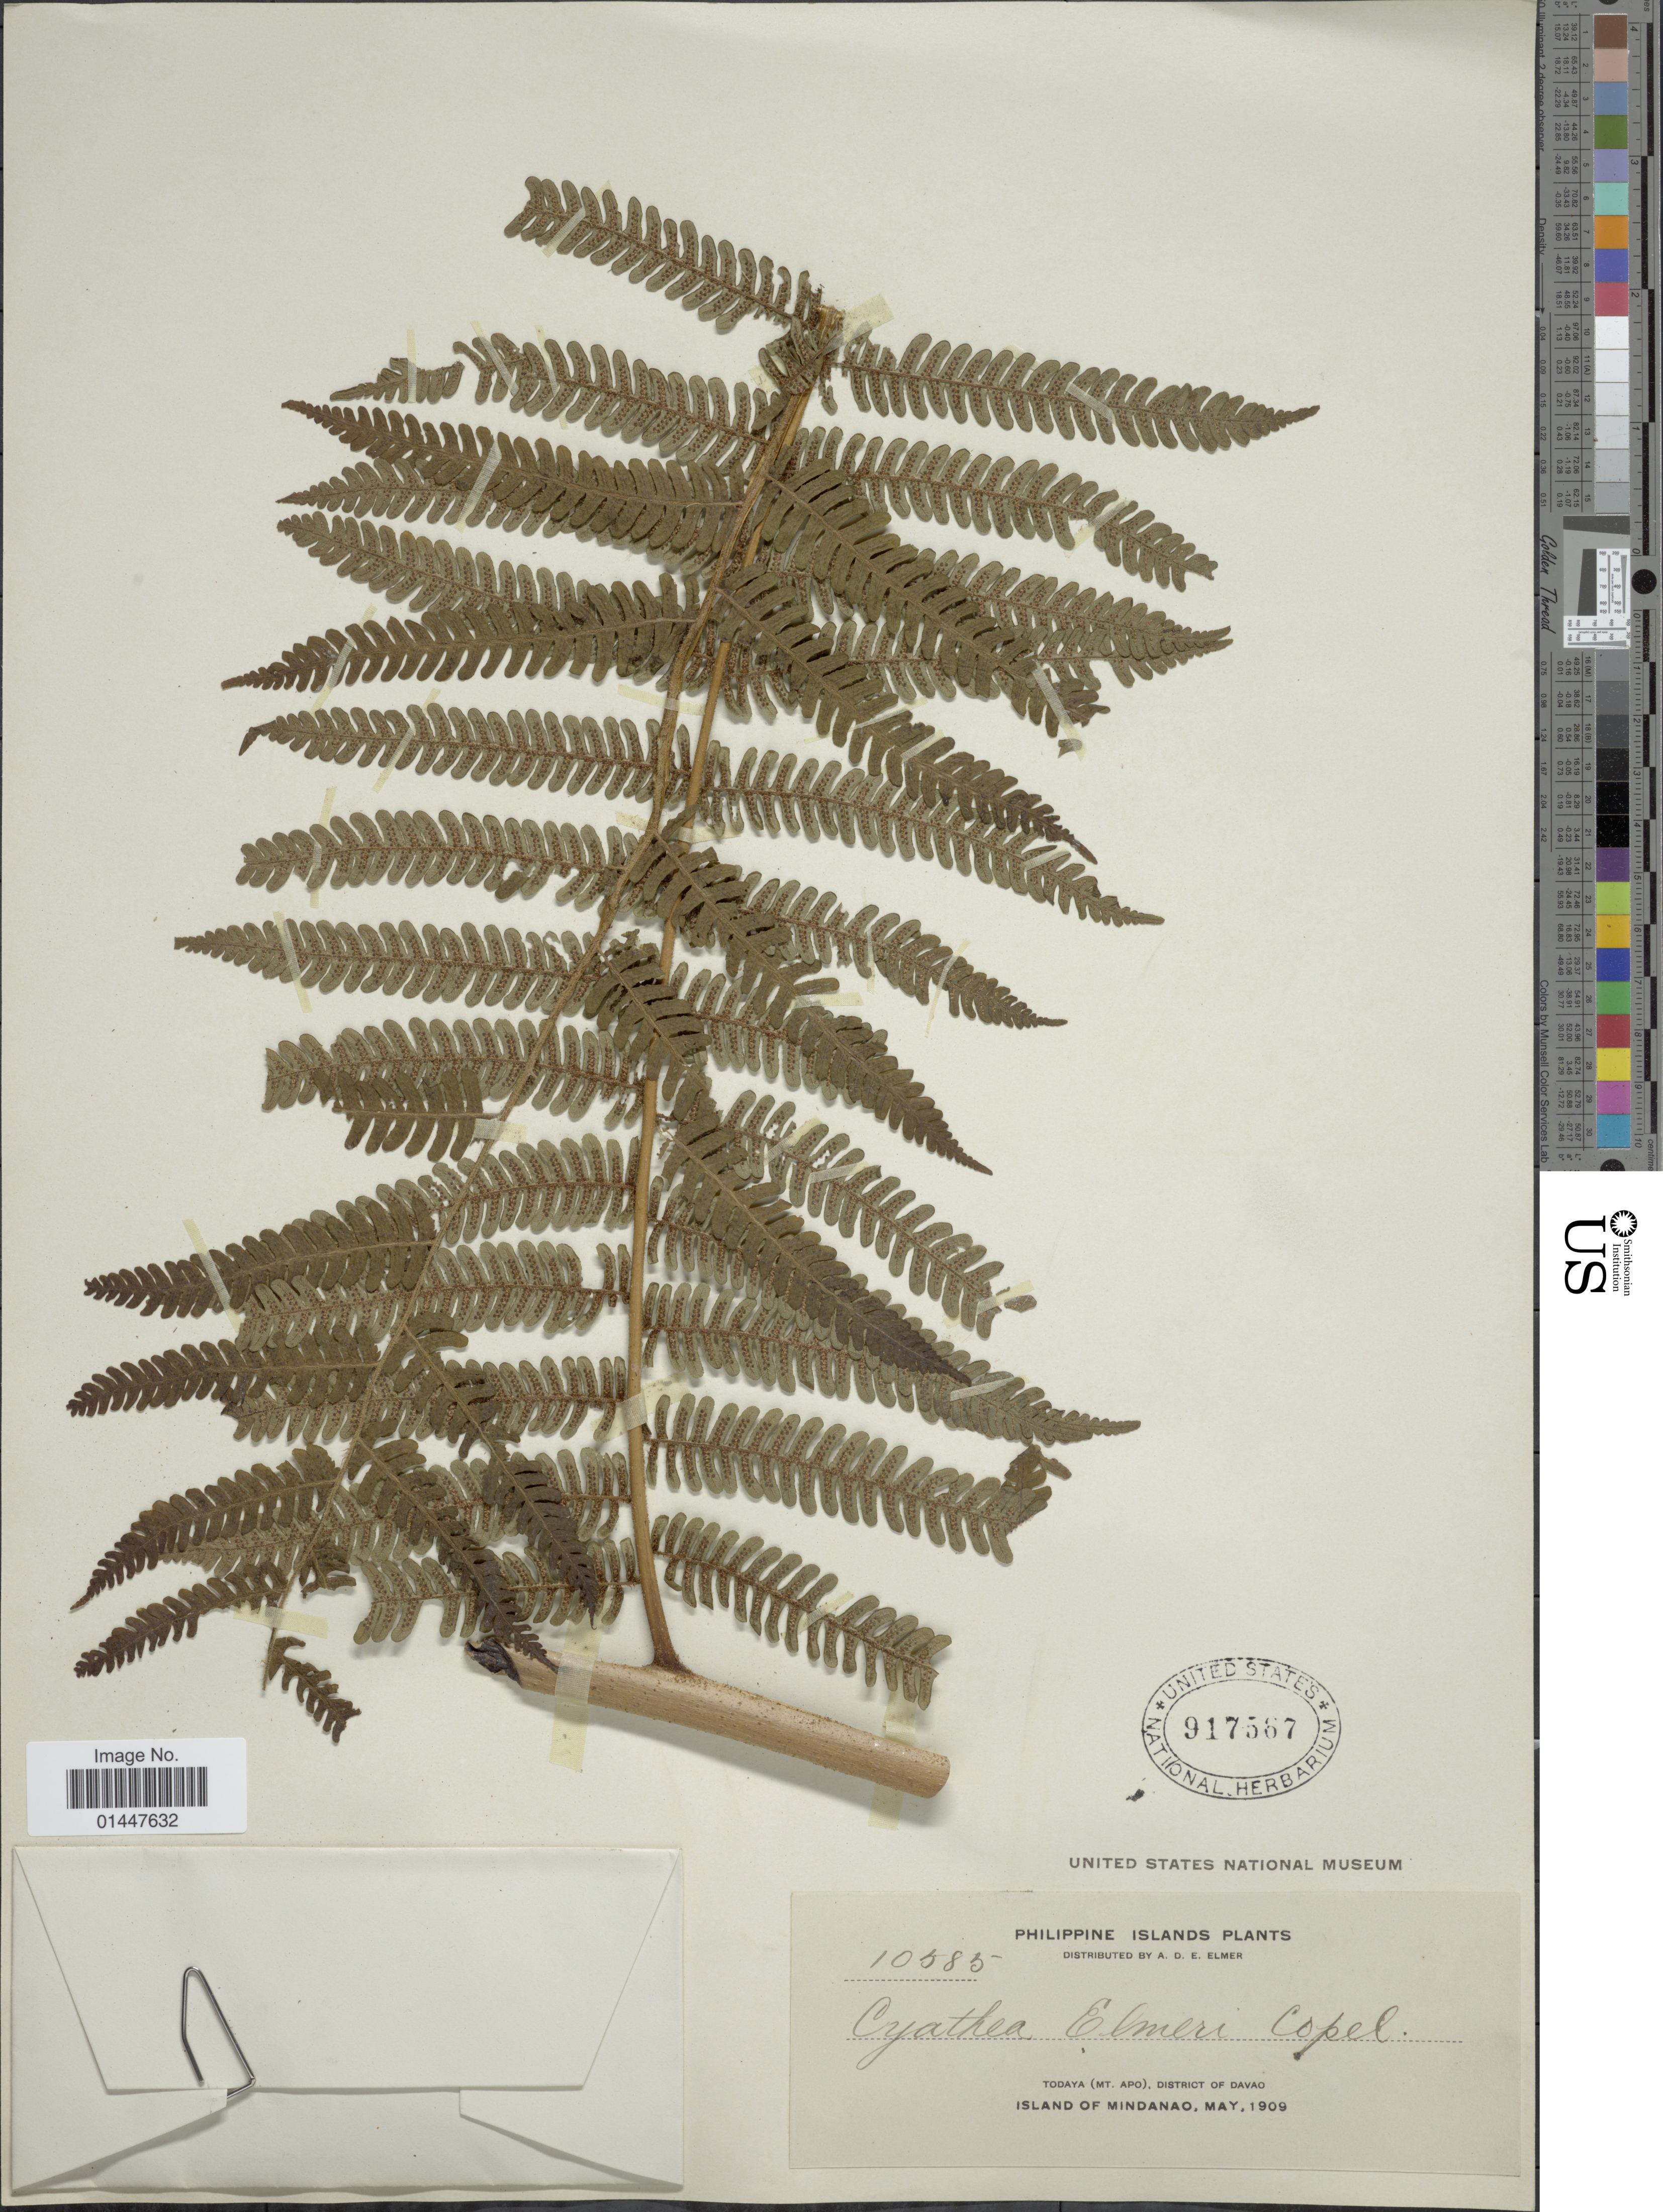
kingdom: Plantae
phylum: Tracheophyta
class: Polypodiopsida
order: Cyatheales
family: Cyatheaceae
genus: Sphaeropteris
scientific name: Sphaeropteris elmeri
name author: (Copel.) R.M. Tryon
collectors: A. D. E. Elmer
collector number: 10585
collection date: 1909-05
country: Philippines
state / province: Davao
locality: Philippine Islands. Todaya (Mt. Apo), District of Davao. Island of Mindanao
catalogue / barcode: US 917567